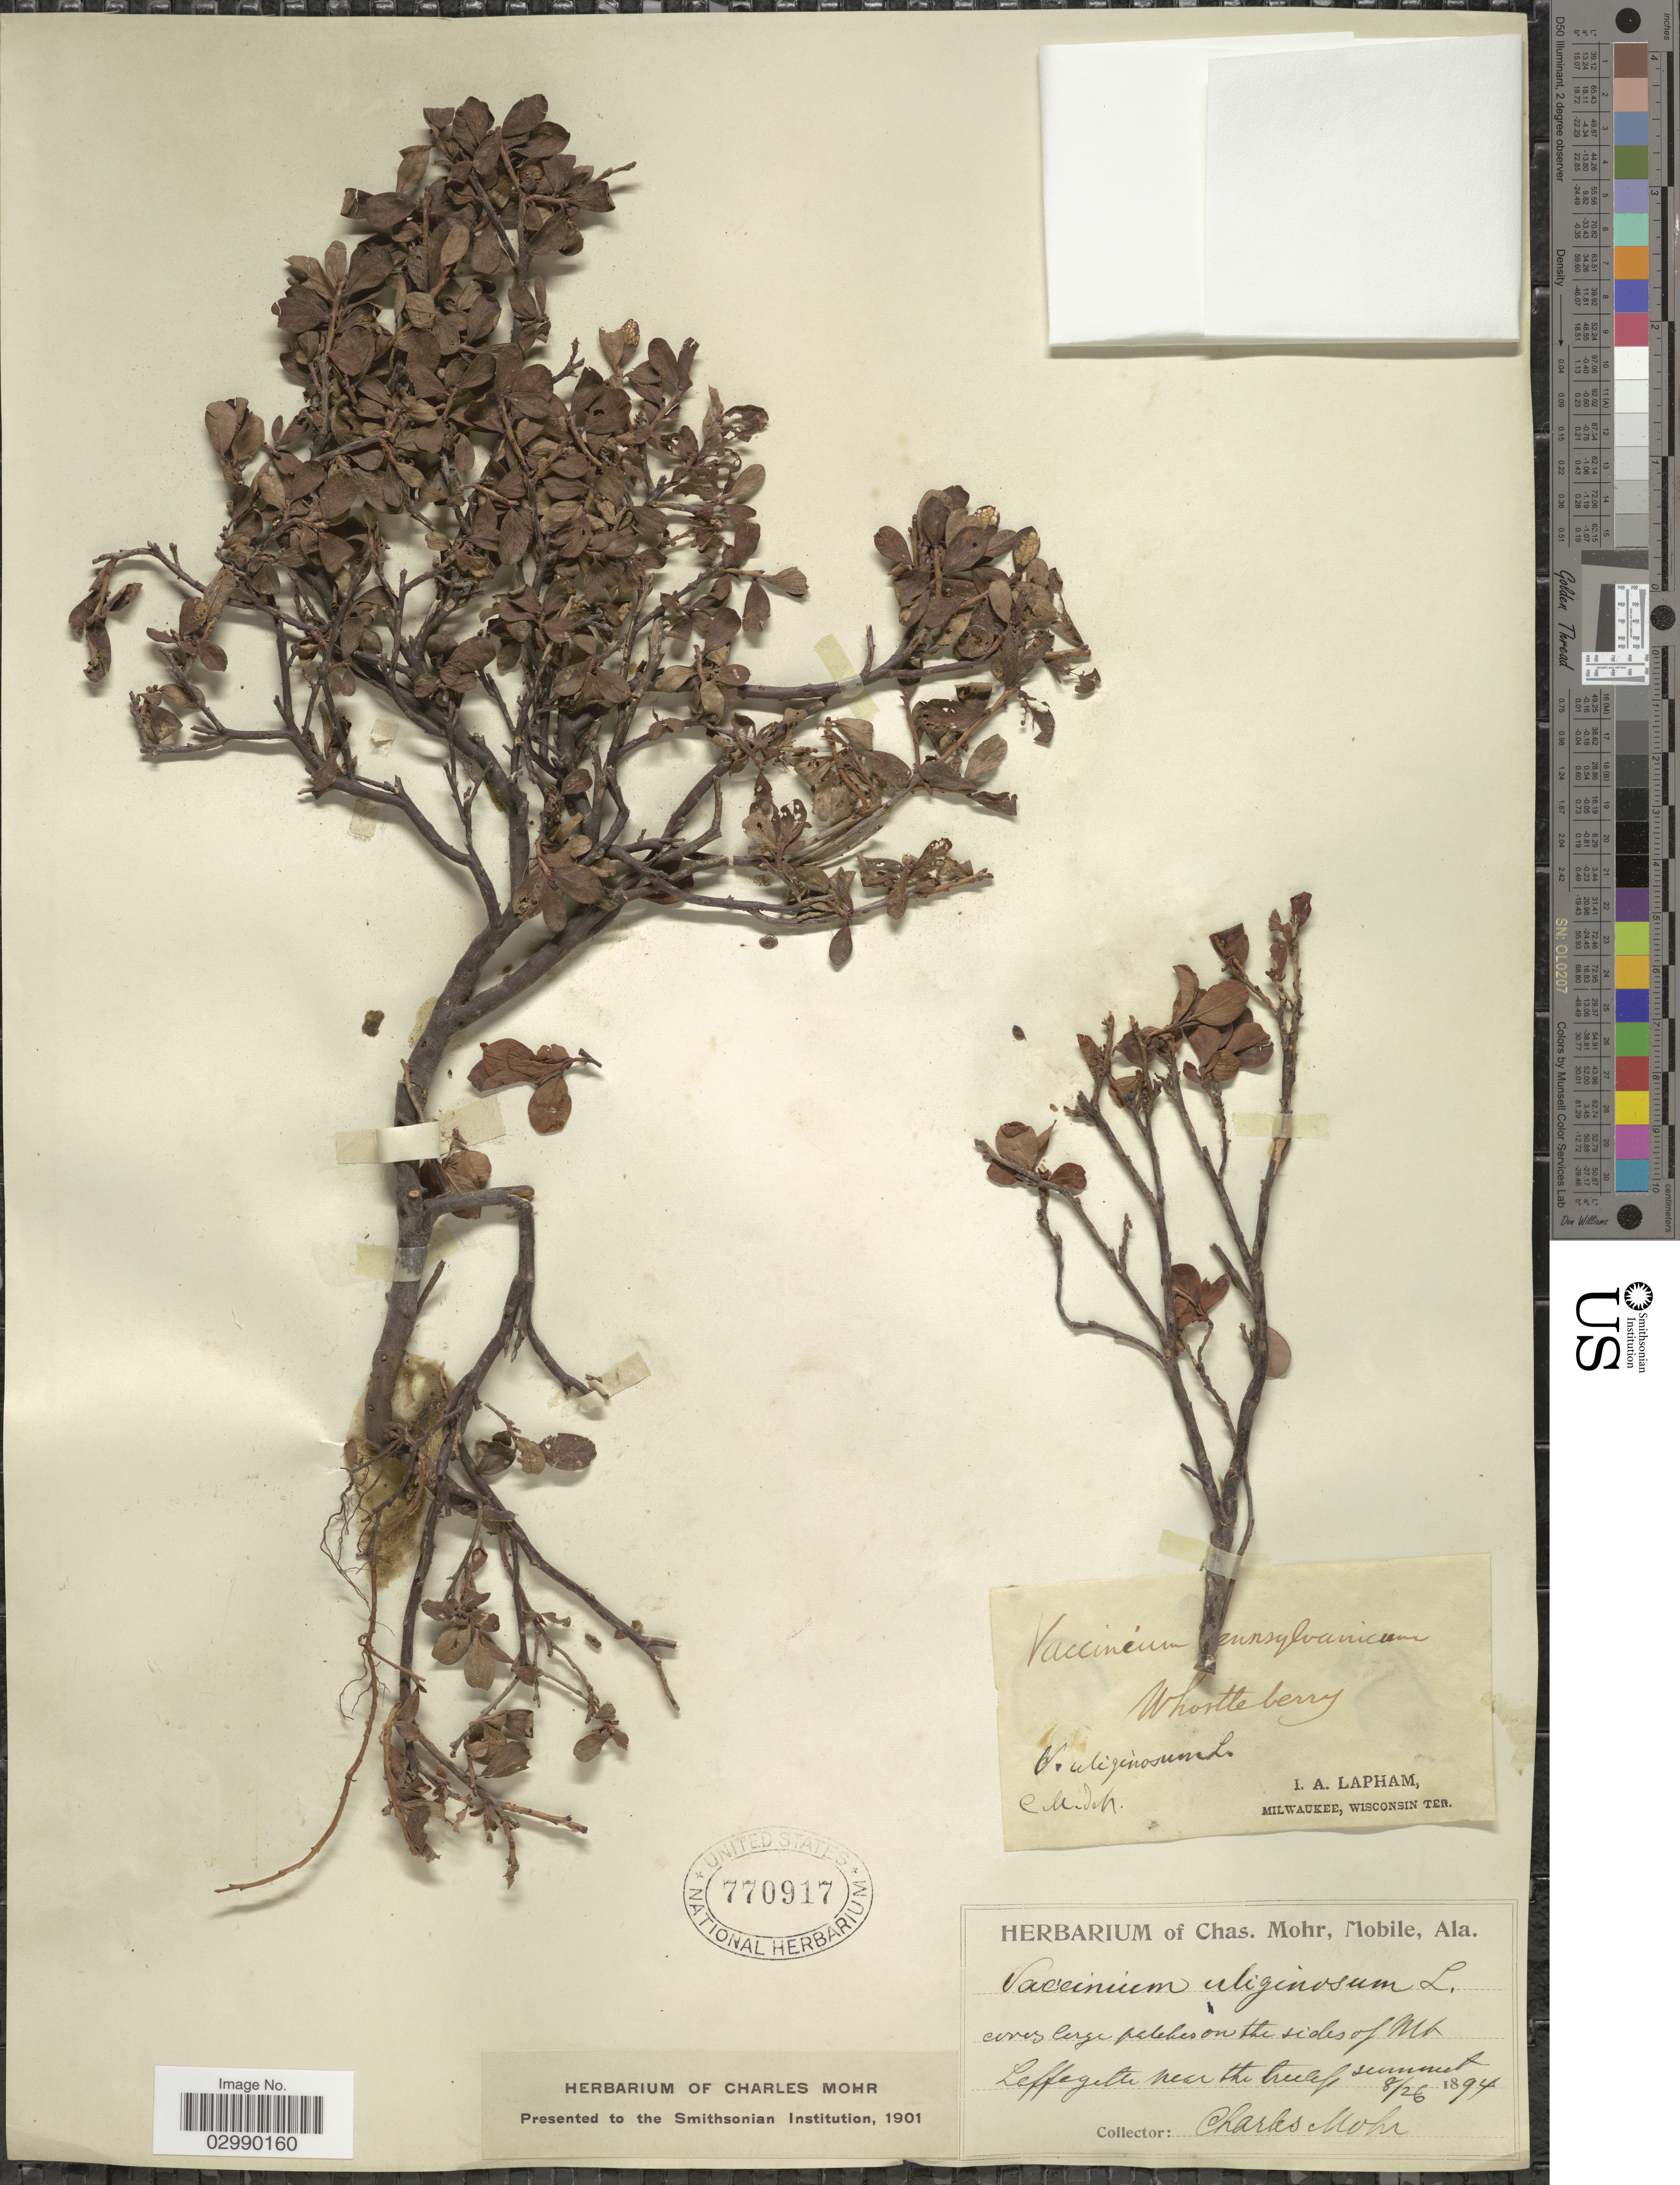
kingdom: Plantae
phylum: Tracheophyta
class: Magnoliopsida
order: Ericales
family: Ericaceae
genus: Vaccinium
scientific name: Vaccinium uliginosum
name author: L.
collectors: I. Lapham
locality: C. Nideh [interpreted].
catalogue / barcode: US 770917